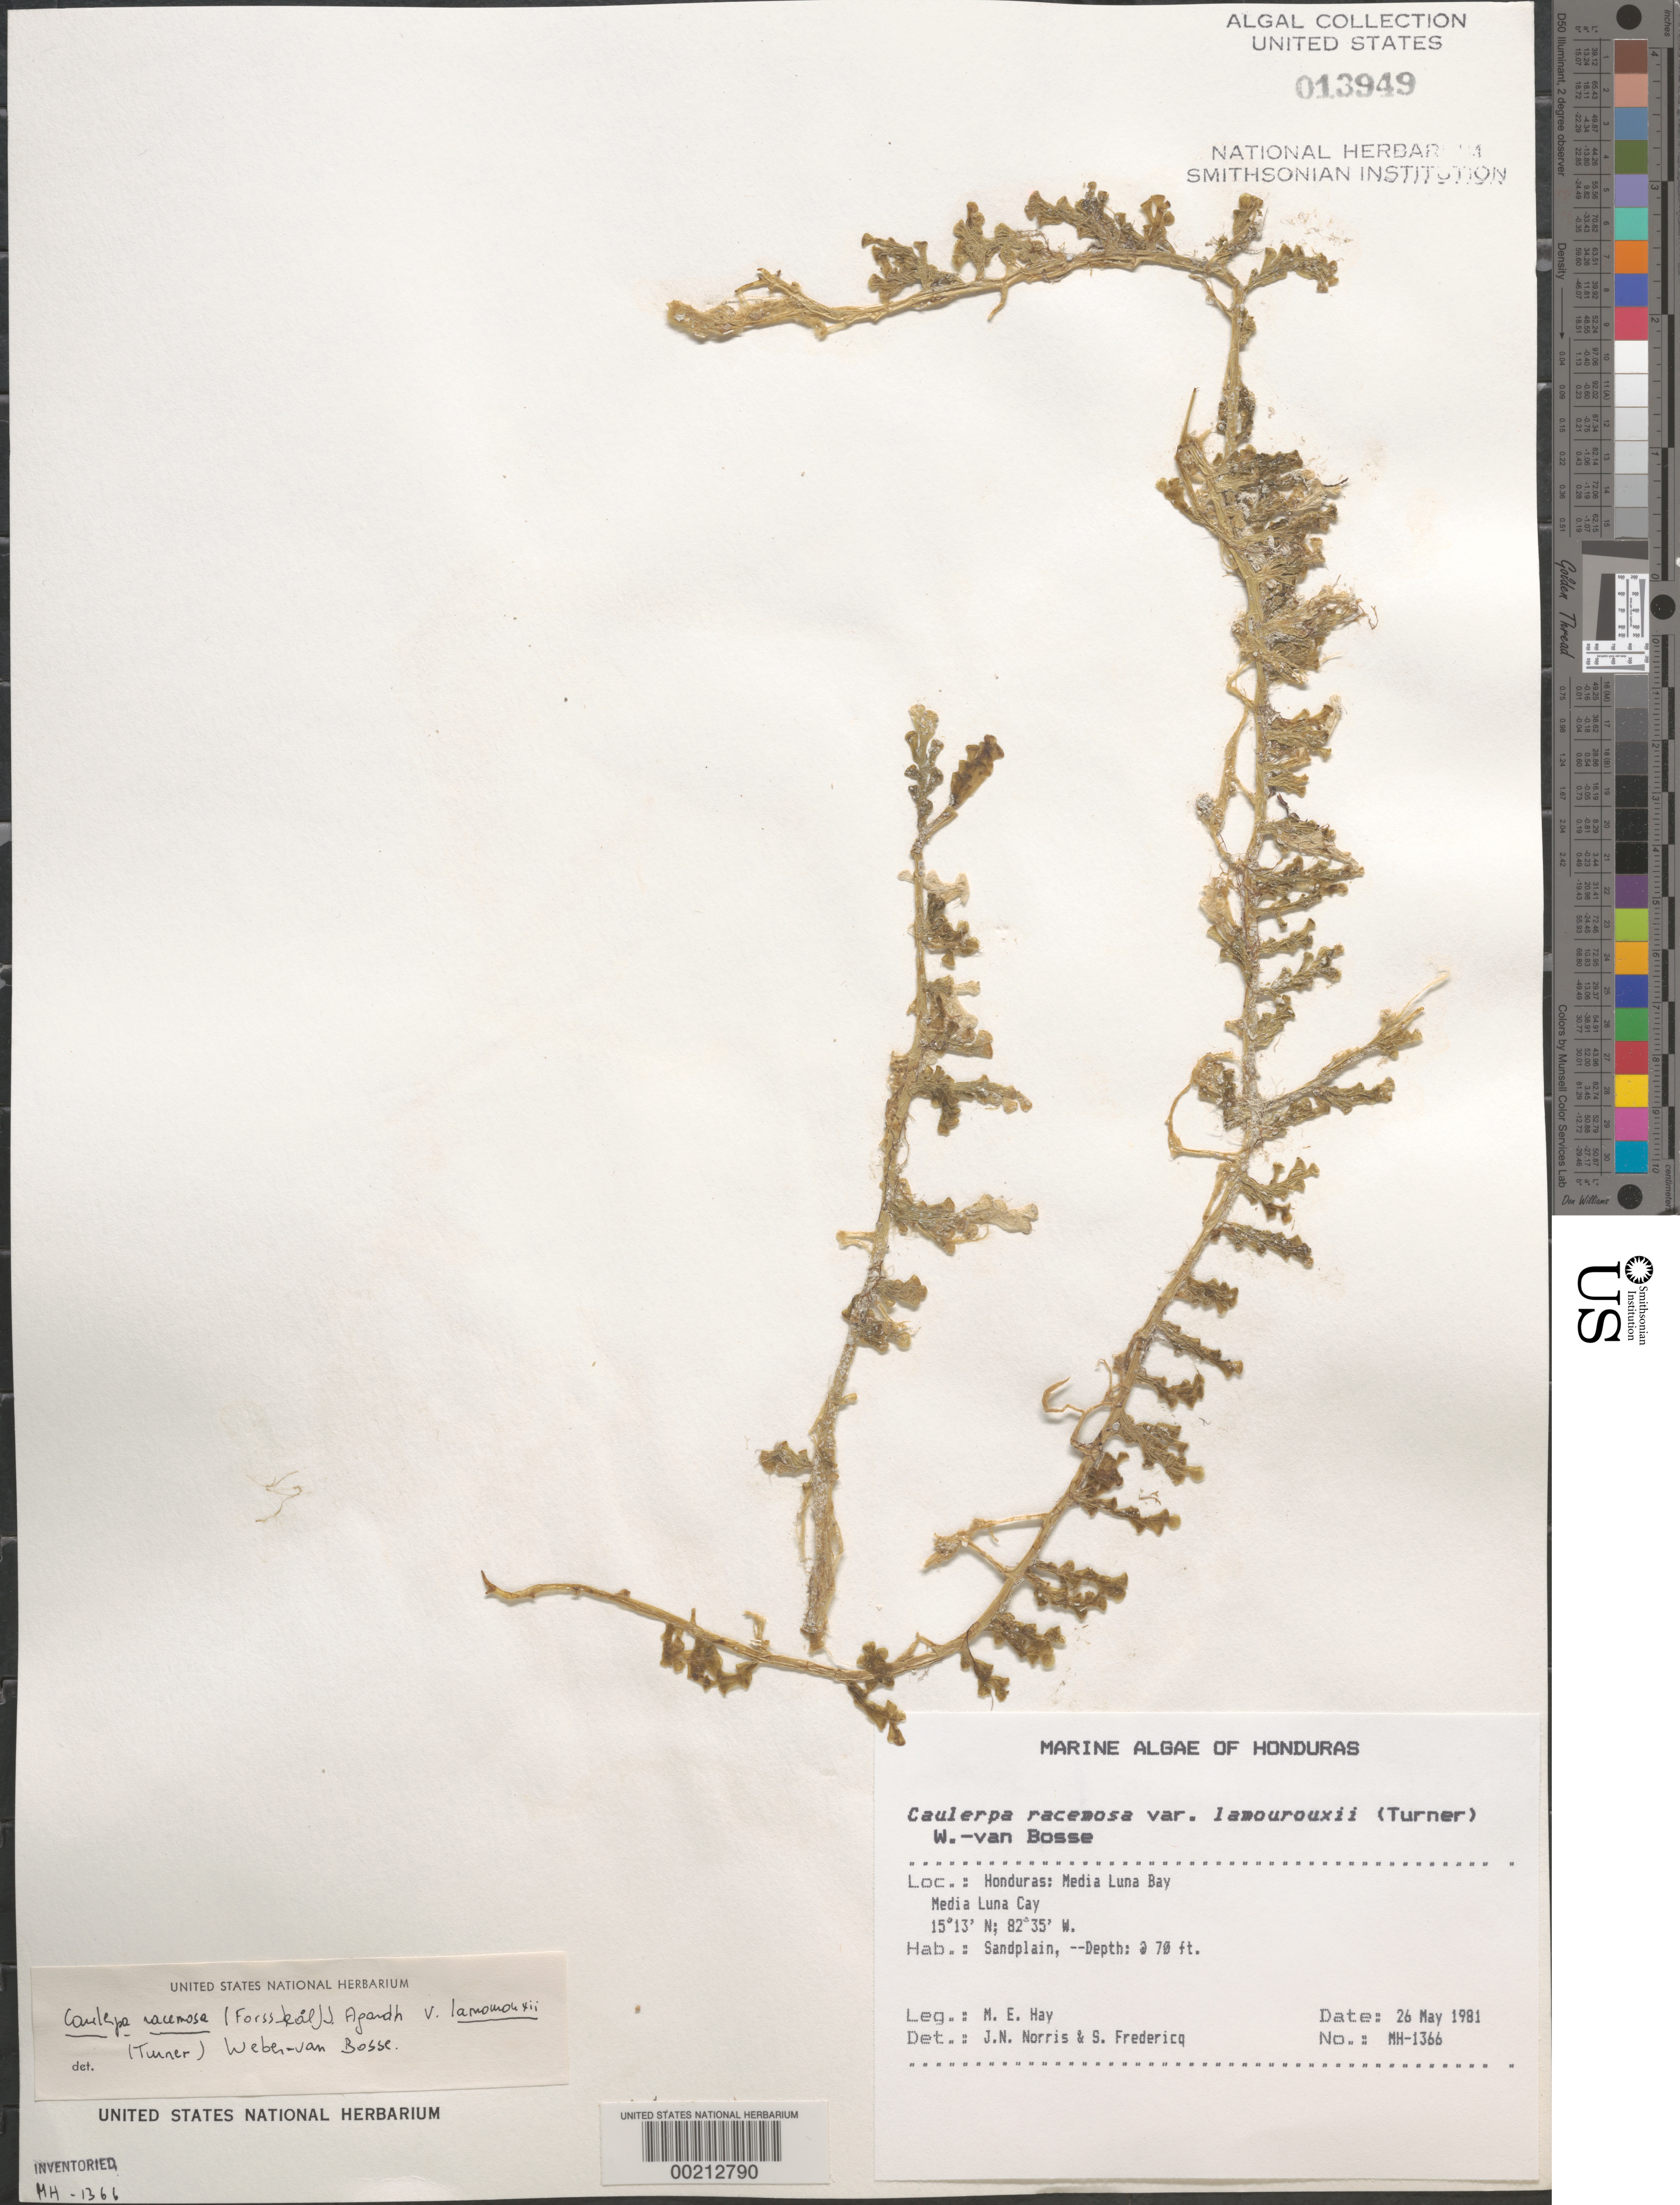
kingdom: Plantae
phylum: Chlorophyta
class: Ulvophyceae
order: Bryopsidales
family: Caulerpaceae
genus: Caulerpa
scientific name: Caulerpa racemosa var. lamourouxii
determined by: Norris, J. N.; Fredericq, S.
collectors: M. E. Hay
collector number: MEH-1366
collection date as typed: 26 May 1981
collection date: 1981-05-26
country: Honduras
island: Media Luna Cay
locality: Media Luna Bay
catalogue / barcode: US 13949